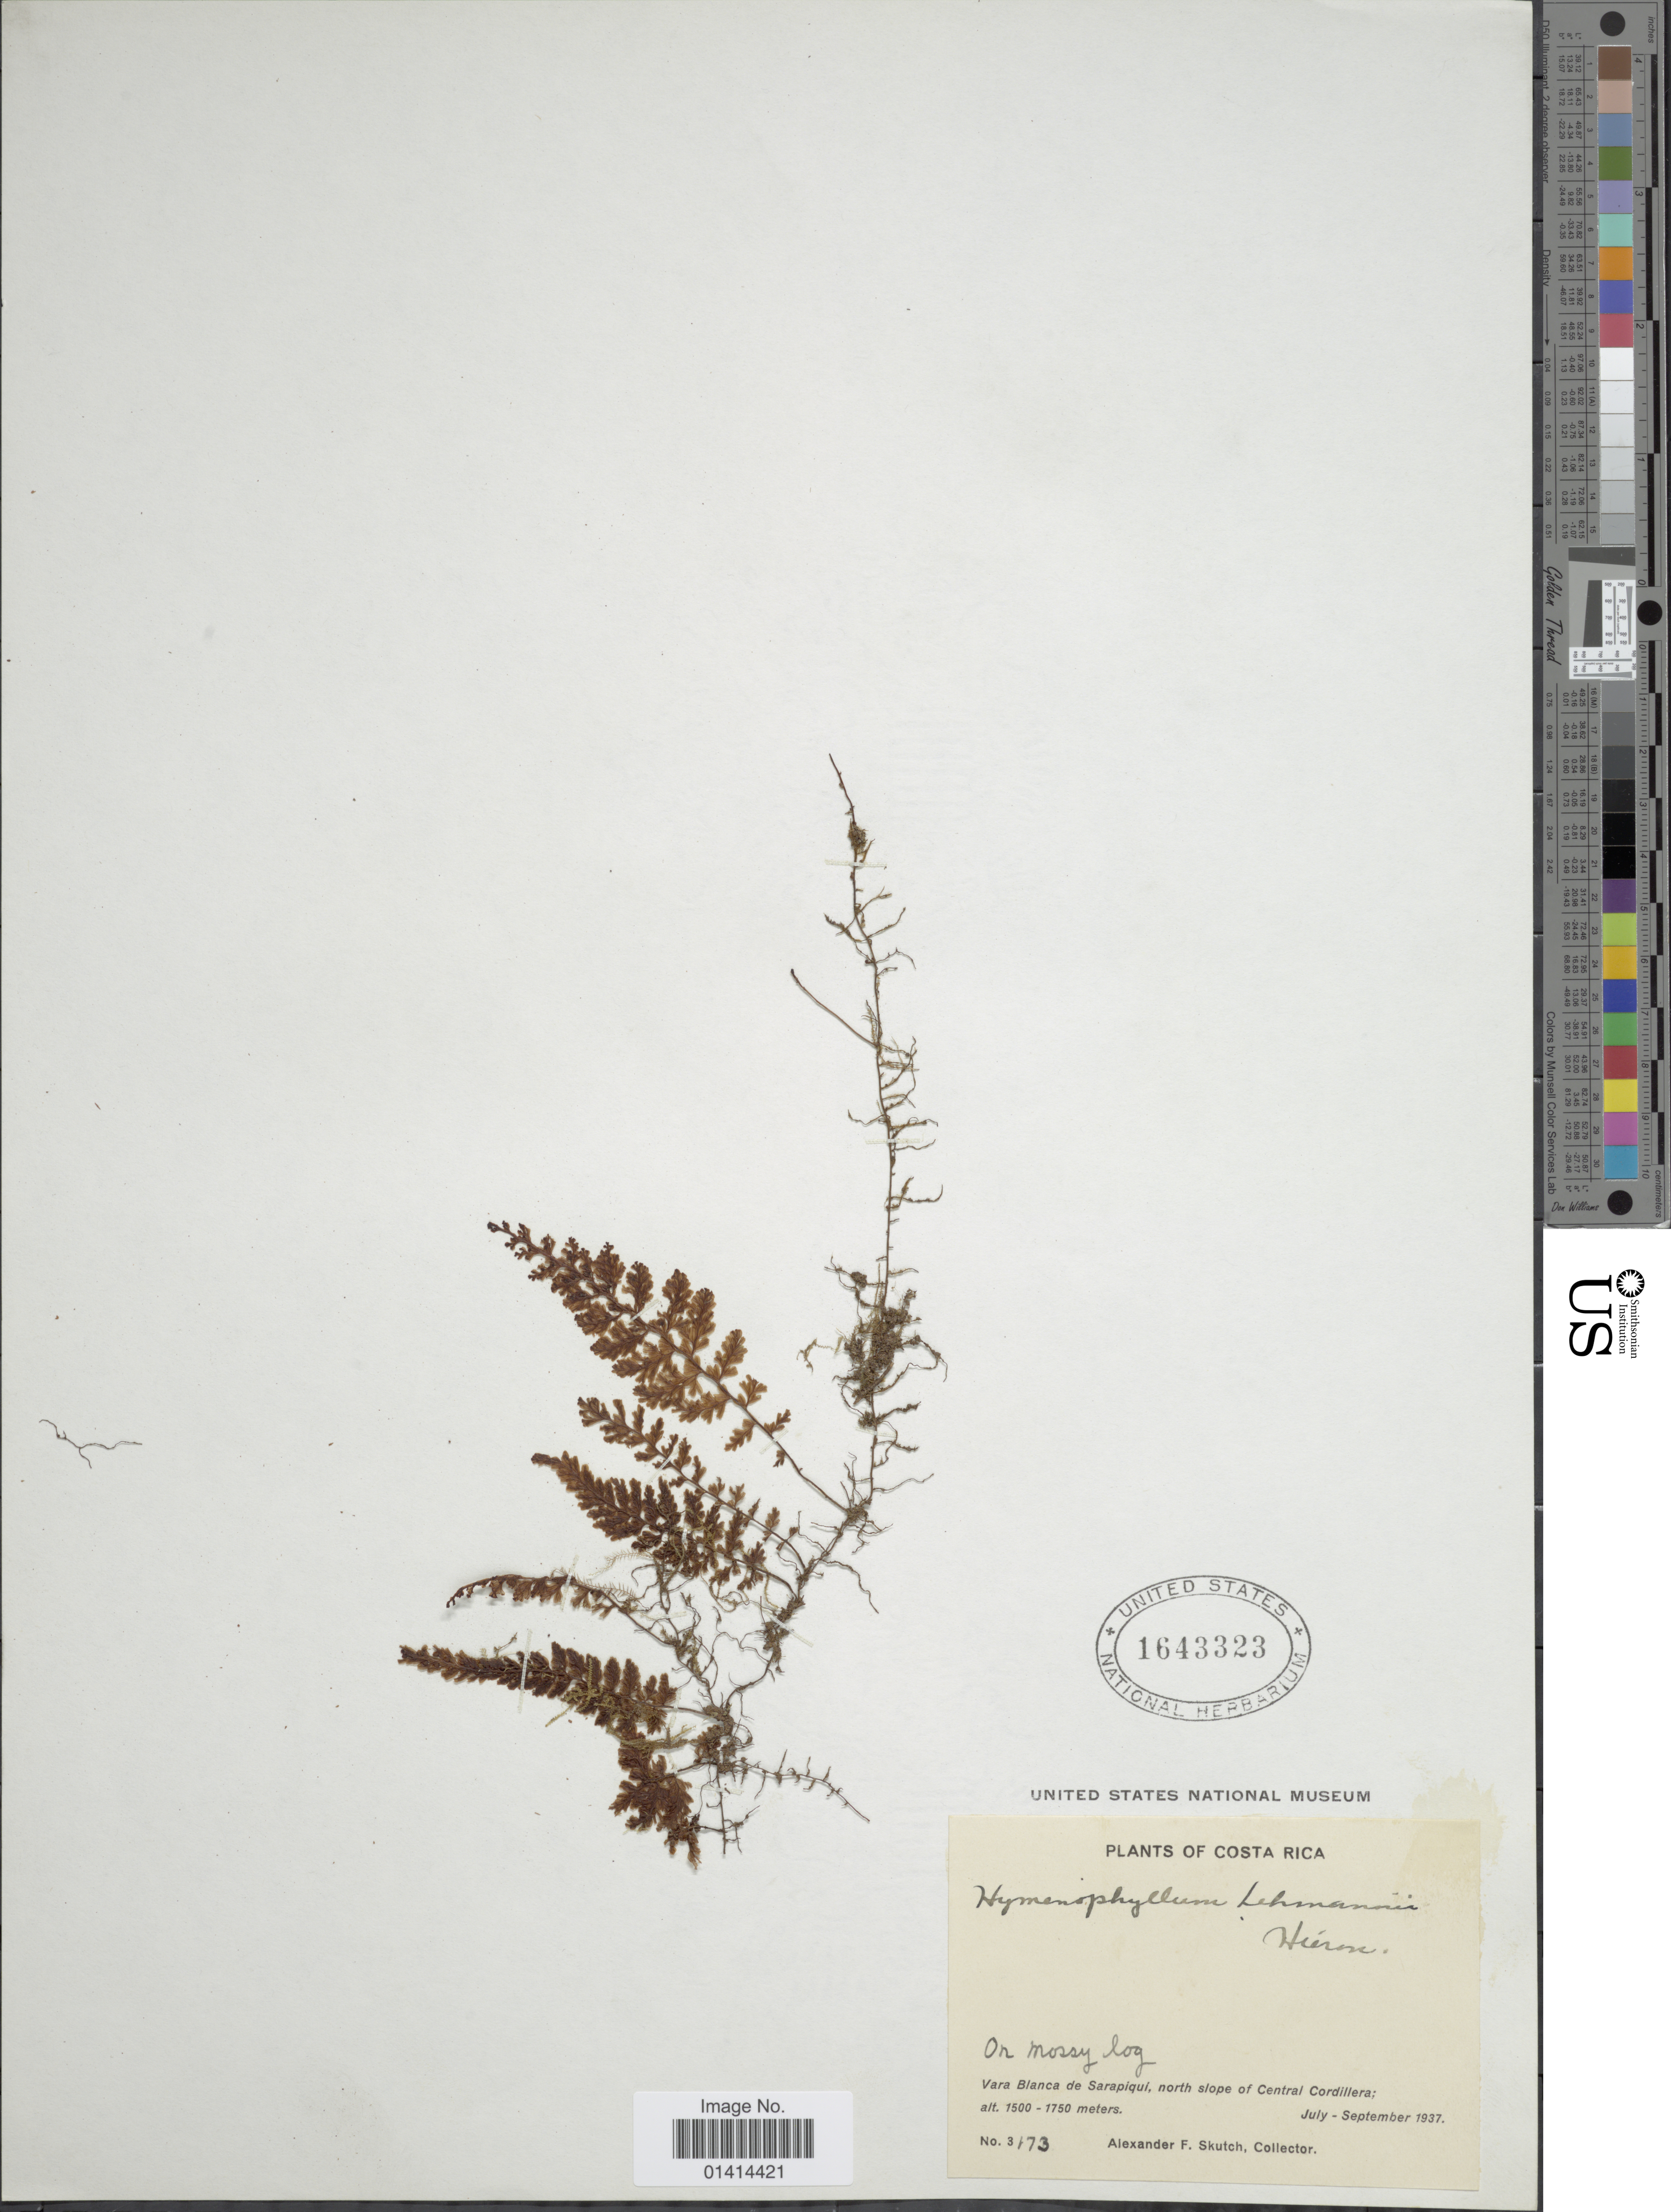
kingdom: Plantae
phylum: Tracheophyta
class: Polypodiopsida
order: Hymenophyllales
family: Hymenophyllaceae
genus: Hymenophyllum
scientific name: Hymenophyllum myriocarpum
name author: Hook.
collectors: A. F. Skutch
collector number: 3173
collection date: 1937-07/1937-09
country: Costa Rica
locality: Vara Blanca de Sarapiqui, north slope of Central Cordillera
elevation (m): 1500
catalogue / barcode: US 1643323